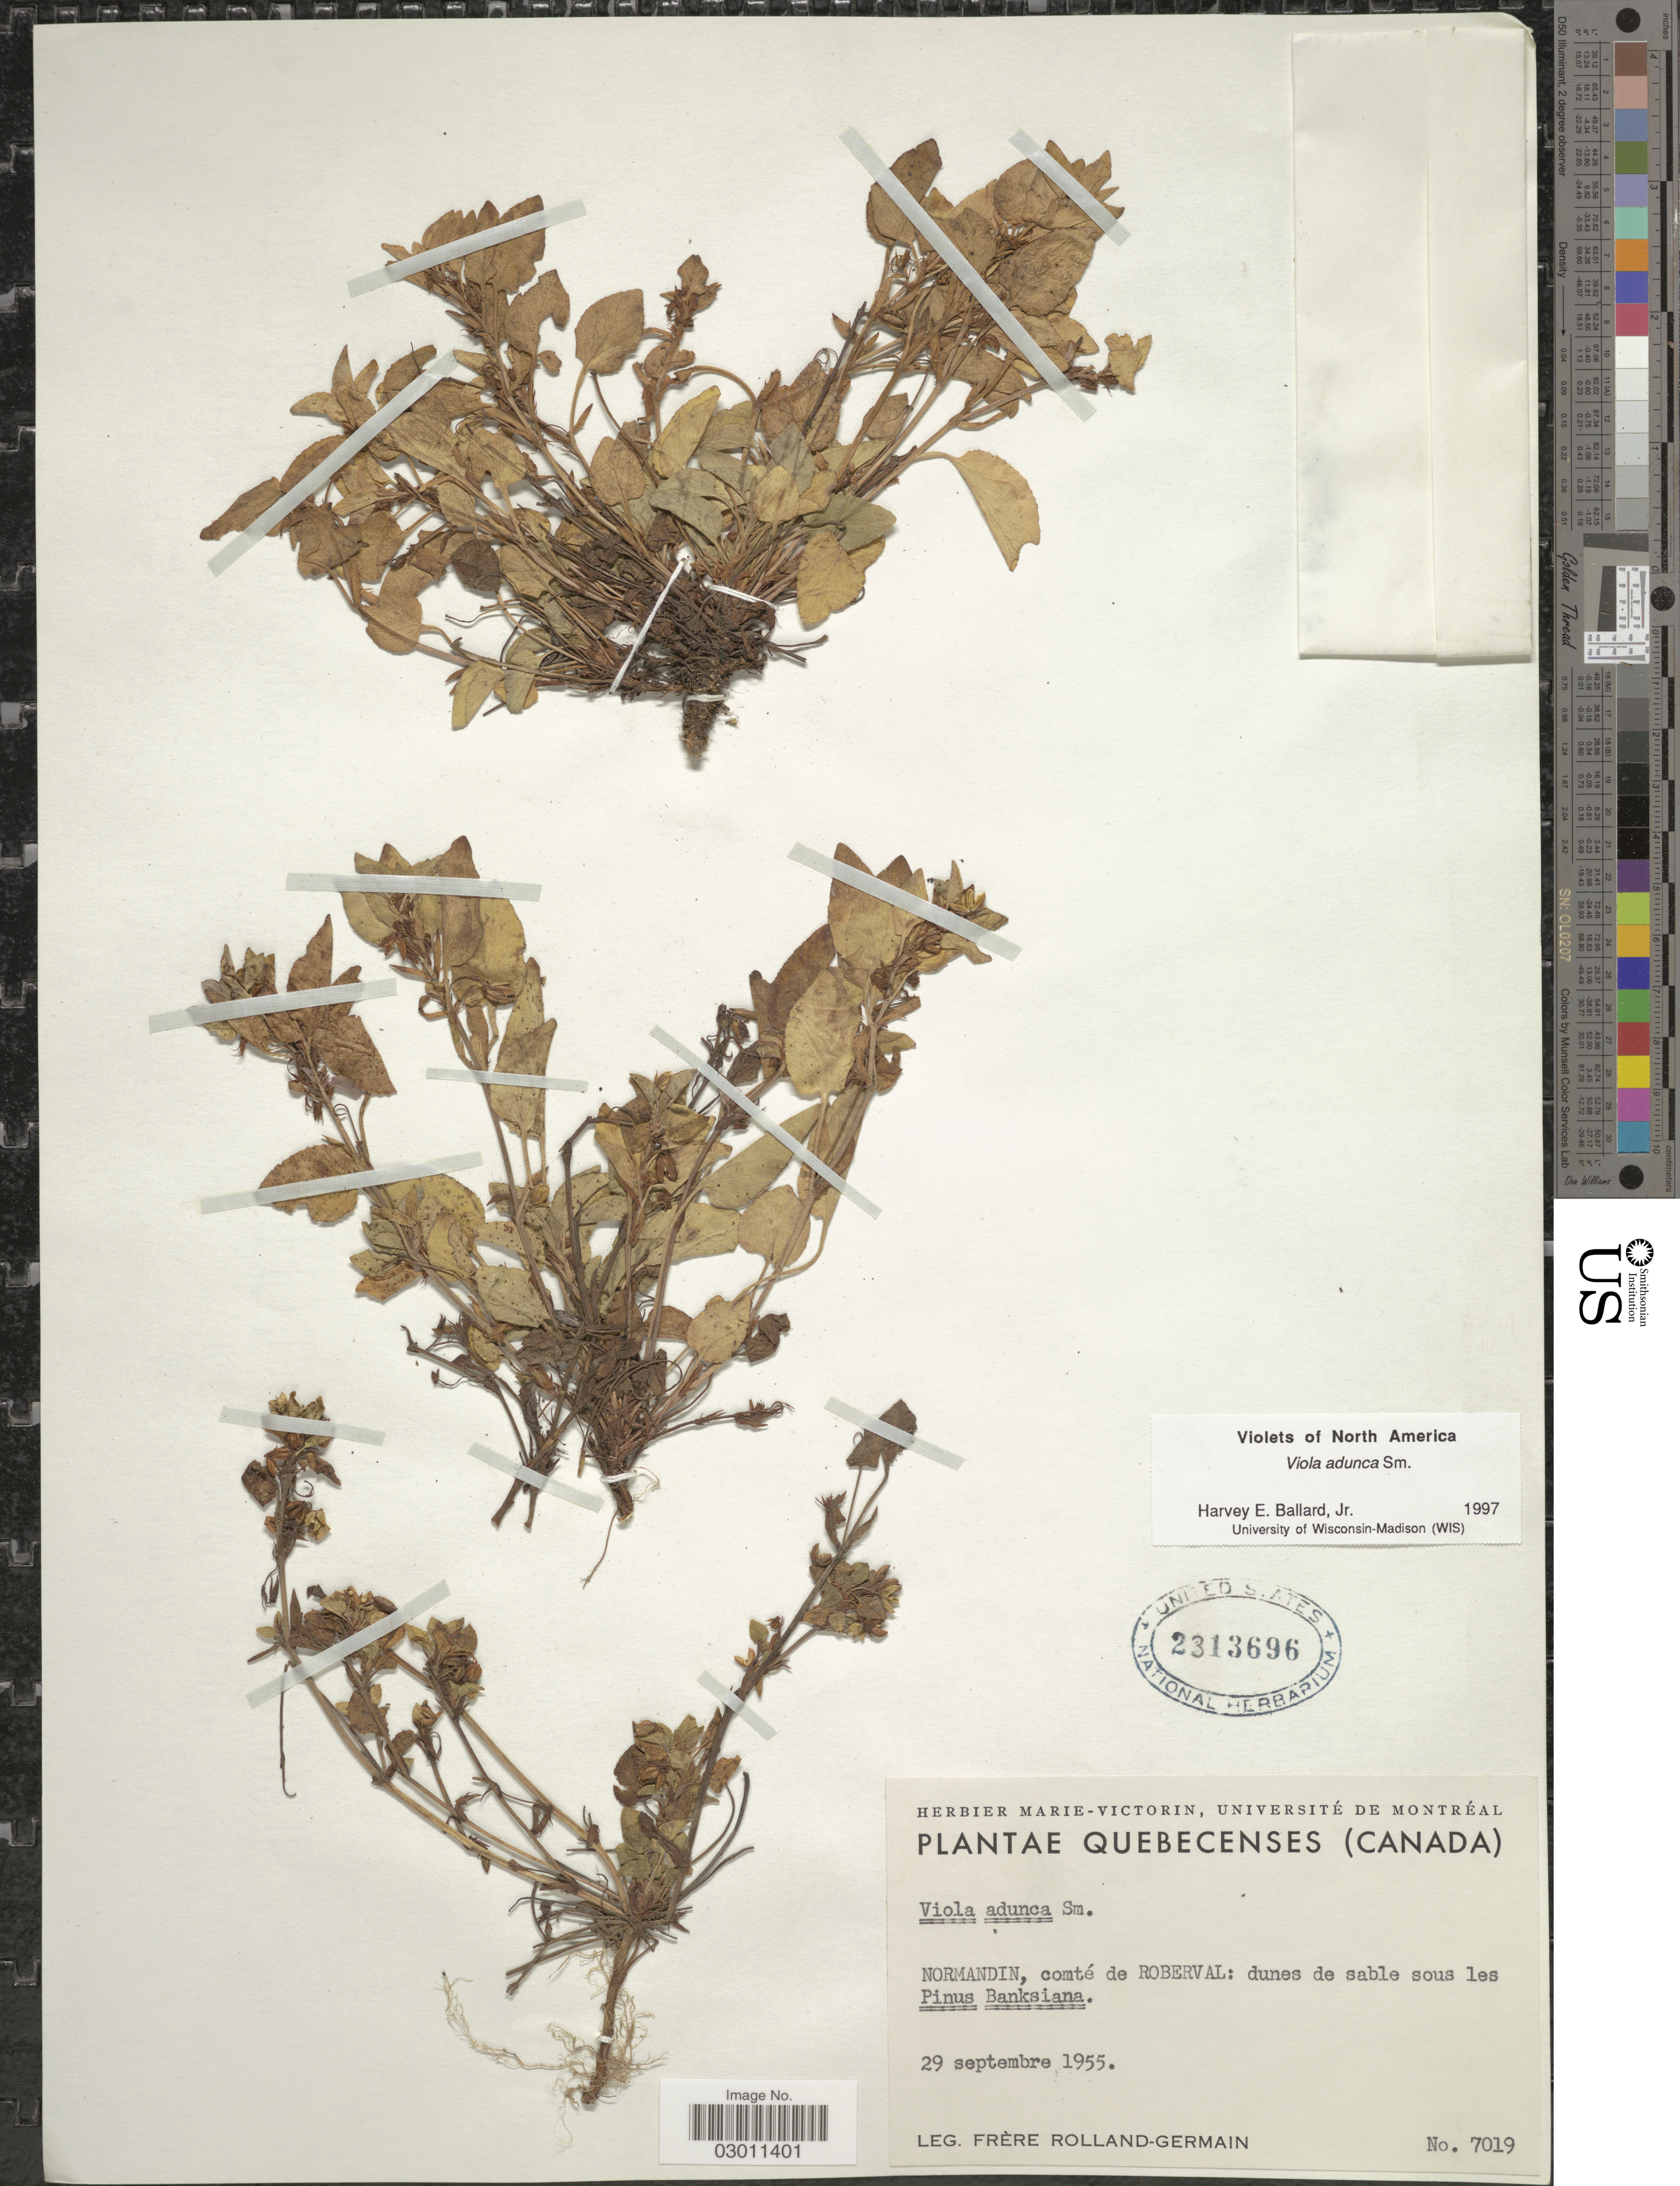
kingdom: Plantae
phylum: Tracheophyta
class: Magnoliopsida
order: Malpighiales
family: Violaceae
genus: Viola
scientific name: Viola adunca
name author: Sm.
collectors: Rolland-Germain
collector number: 7019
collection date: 1955-09-29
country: Canada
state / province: Quebec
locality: Normandin, comté de Roberval: dunes de sable sous les Pinus Banksiana.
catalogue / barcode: US 2313696